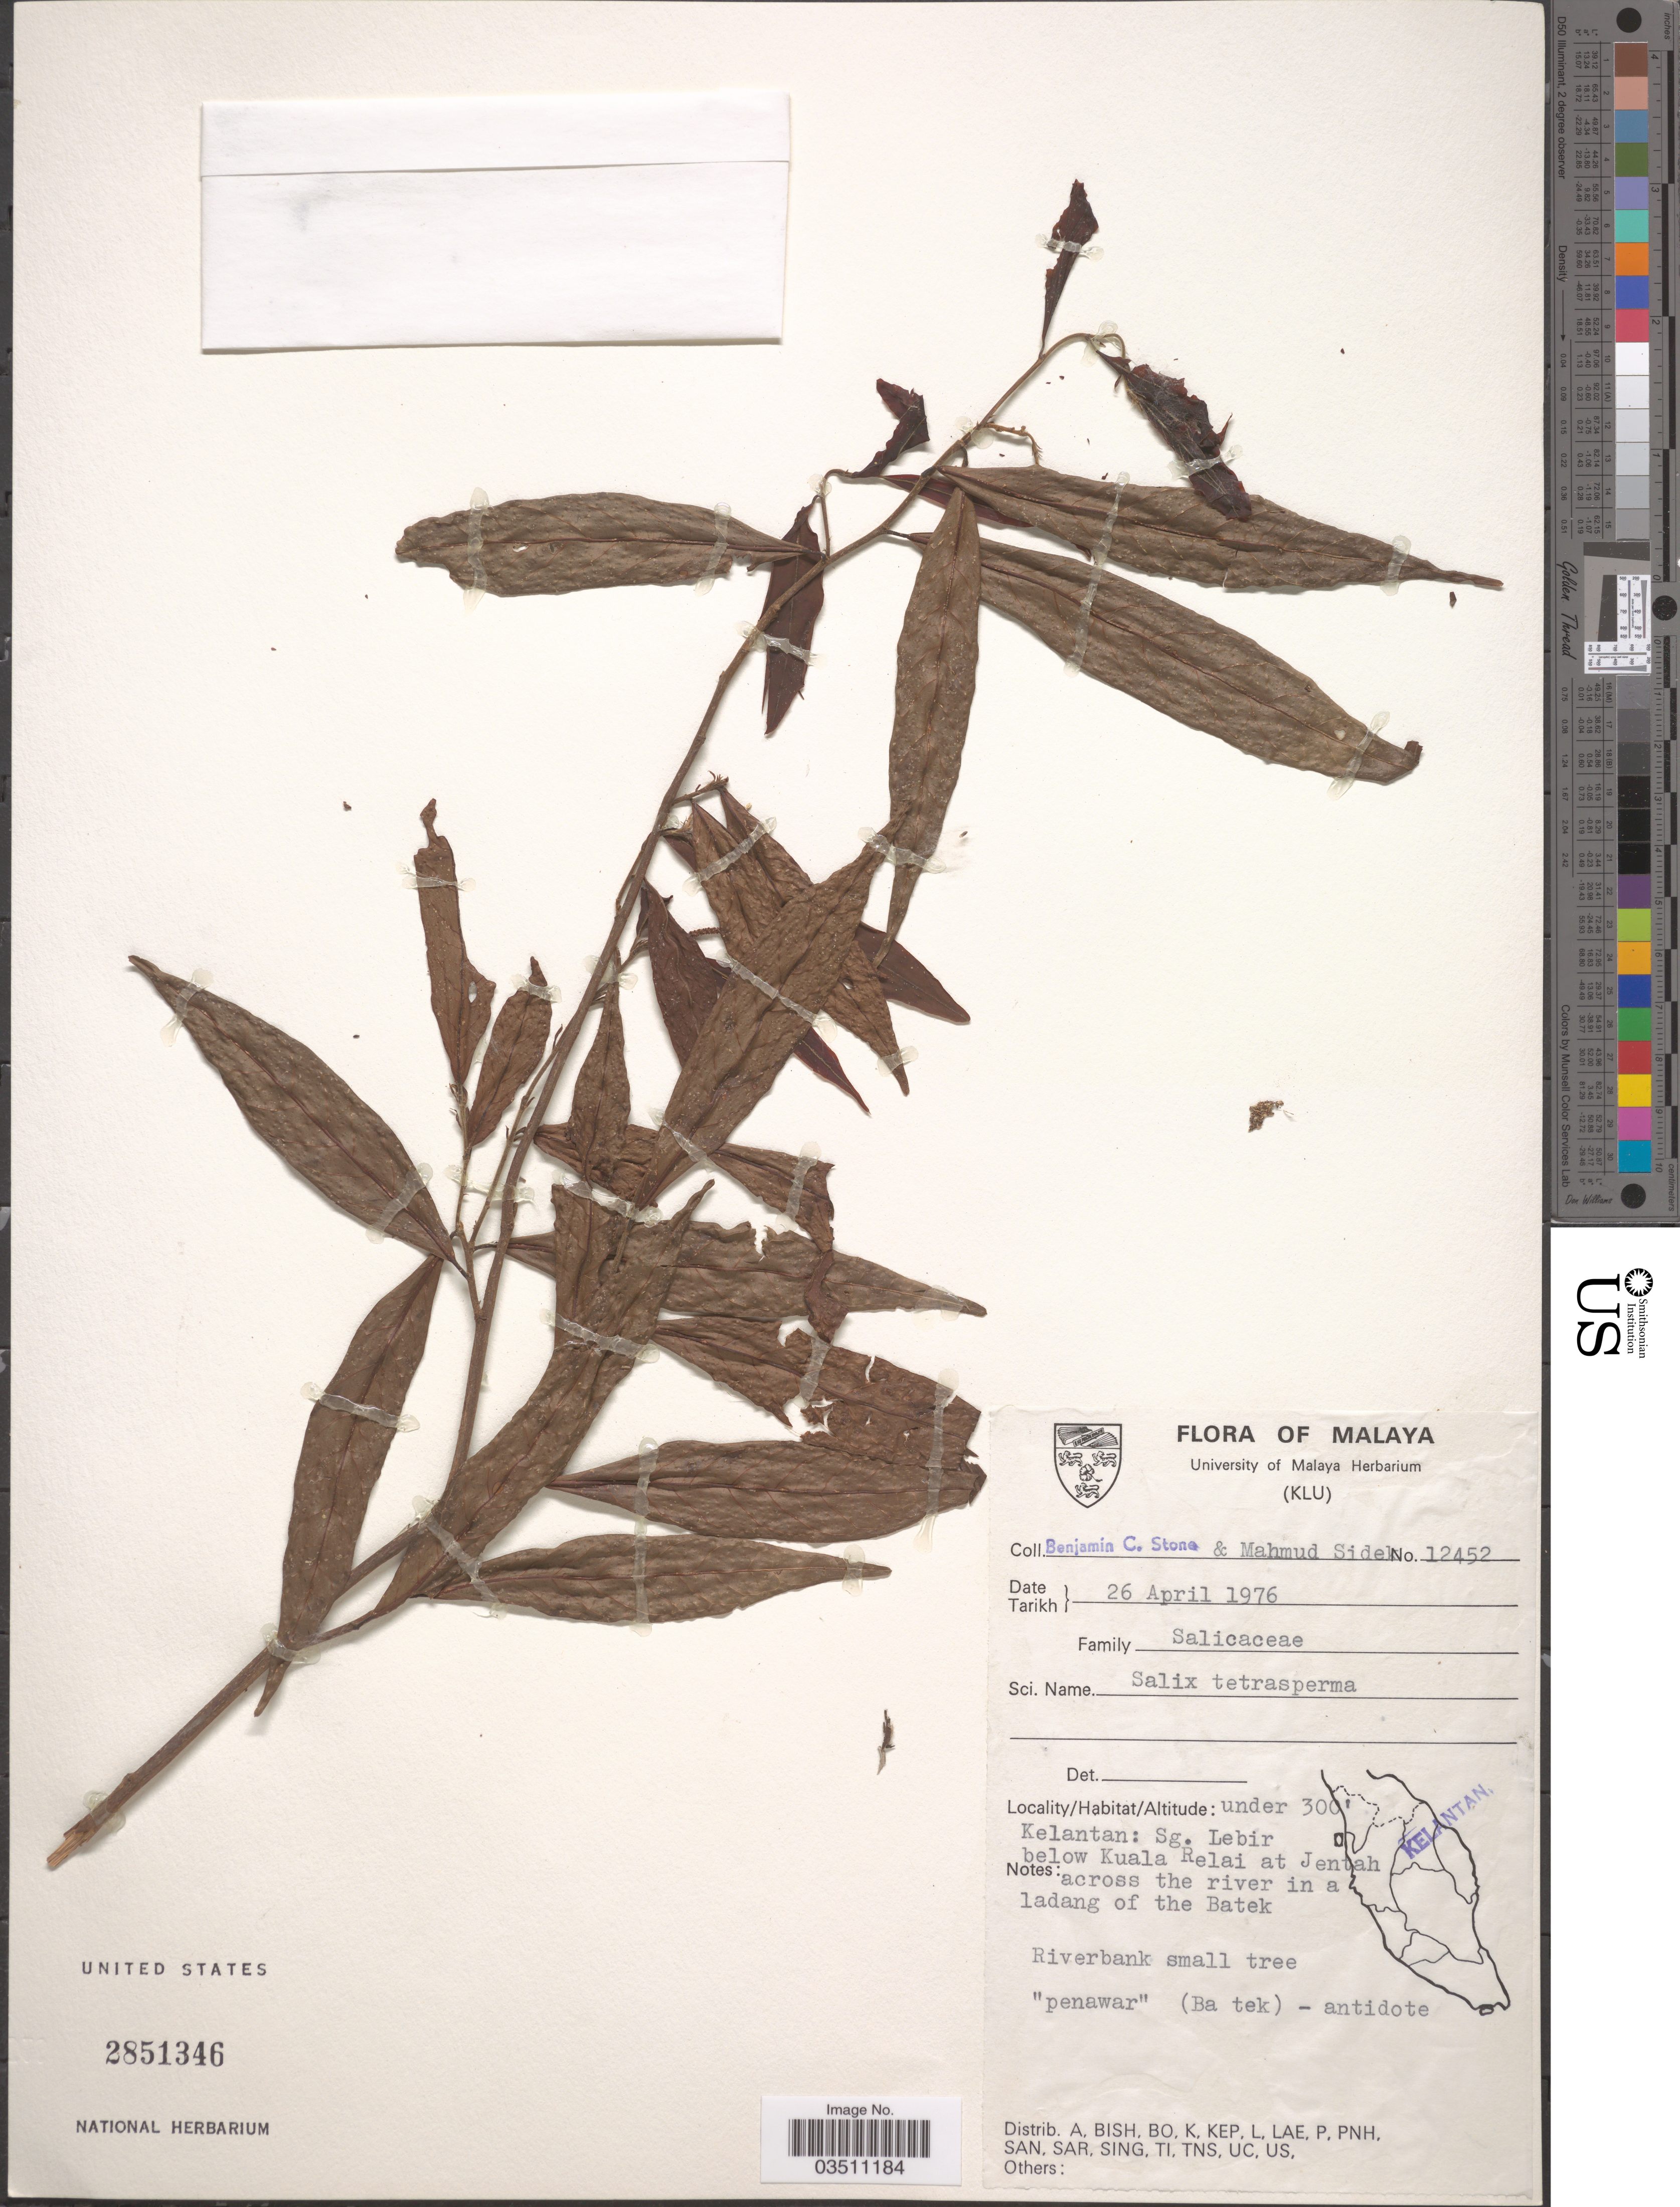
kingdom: Plantae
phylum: Tracheophyta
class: Magnoliopsida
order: Malpighiales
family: Salicaceae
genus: Salix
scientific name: Salix tetrasperma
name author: Roxb.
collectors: B. C. Stone & M. Sidek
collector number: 12452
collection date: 1976-04-26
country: Malaysia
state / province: Kelantan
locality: Malaya. Sg. Lebir below Kuala Relai at Jentah across the river in a ladang of the Batek.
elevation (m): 91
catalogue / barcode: US 2851346